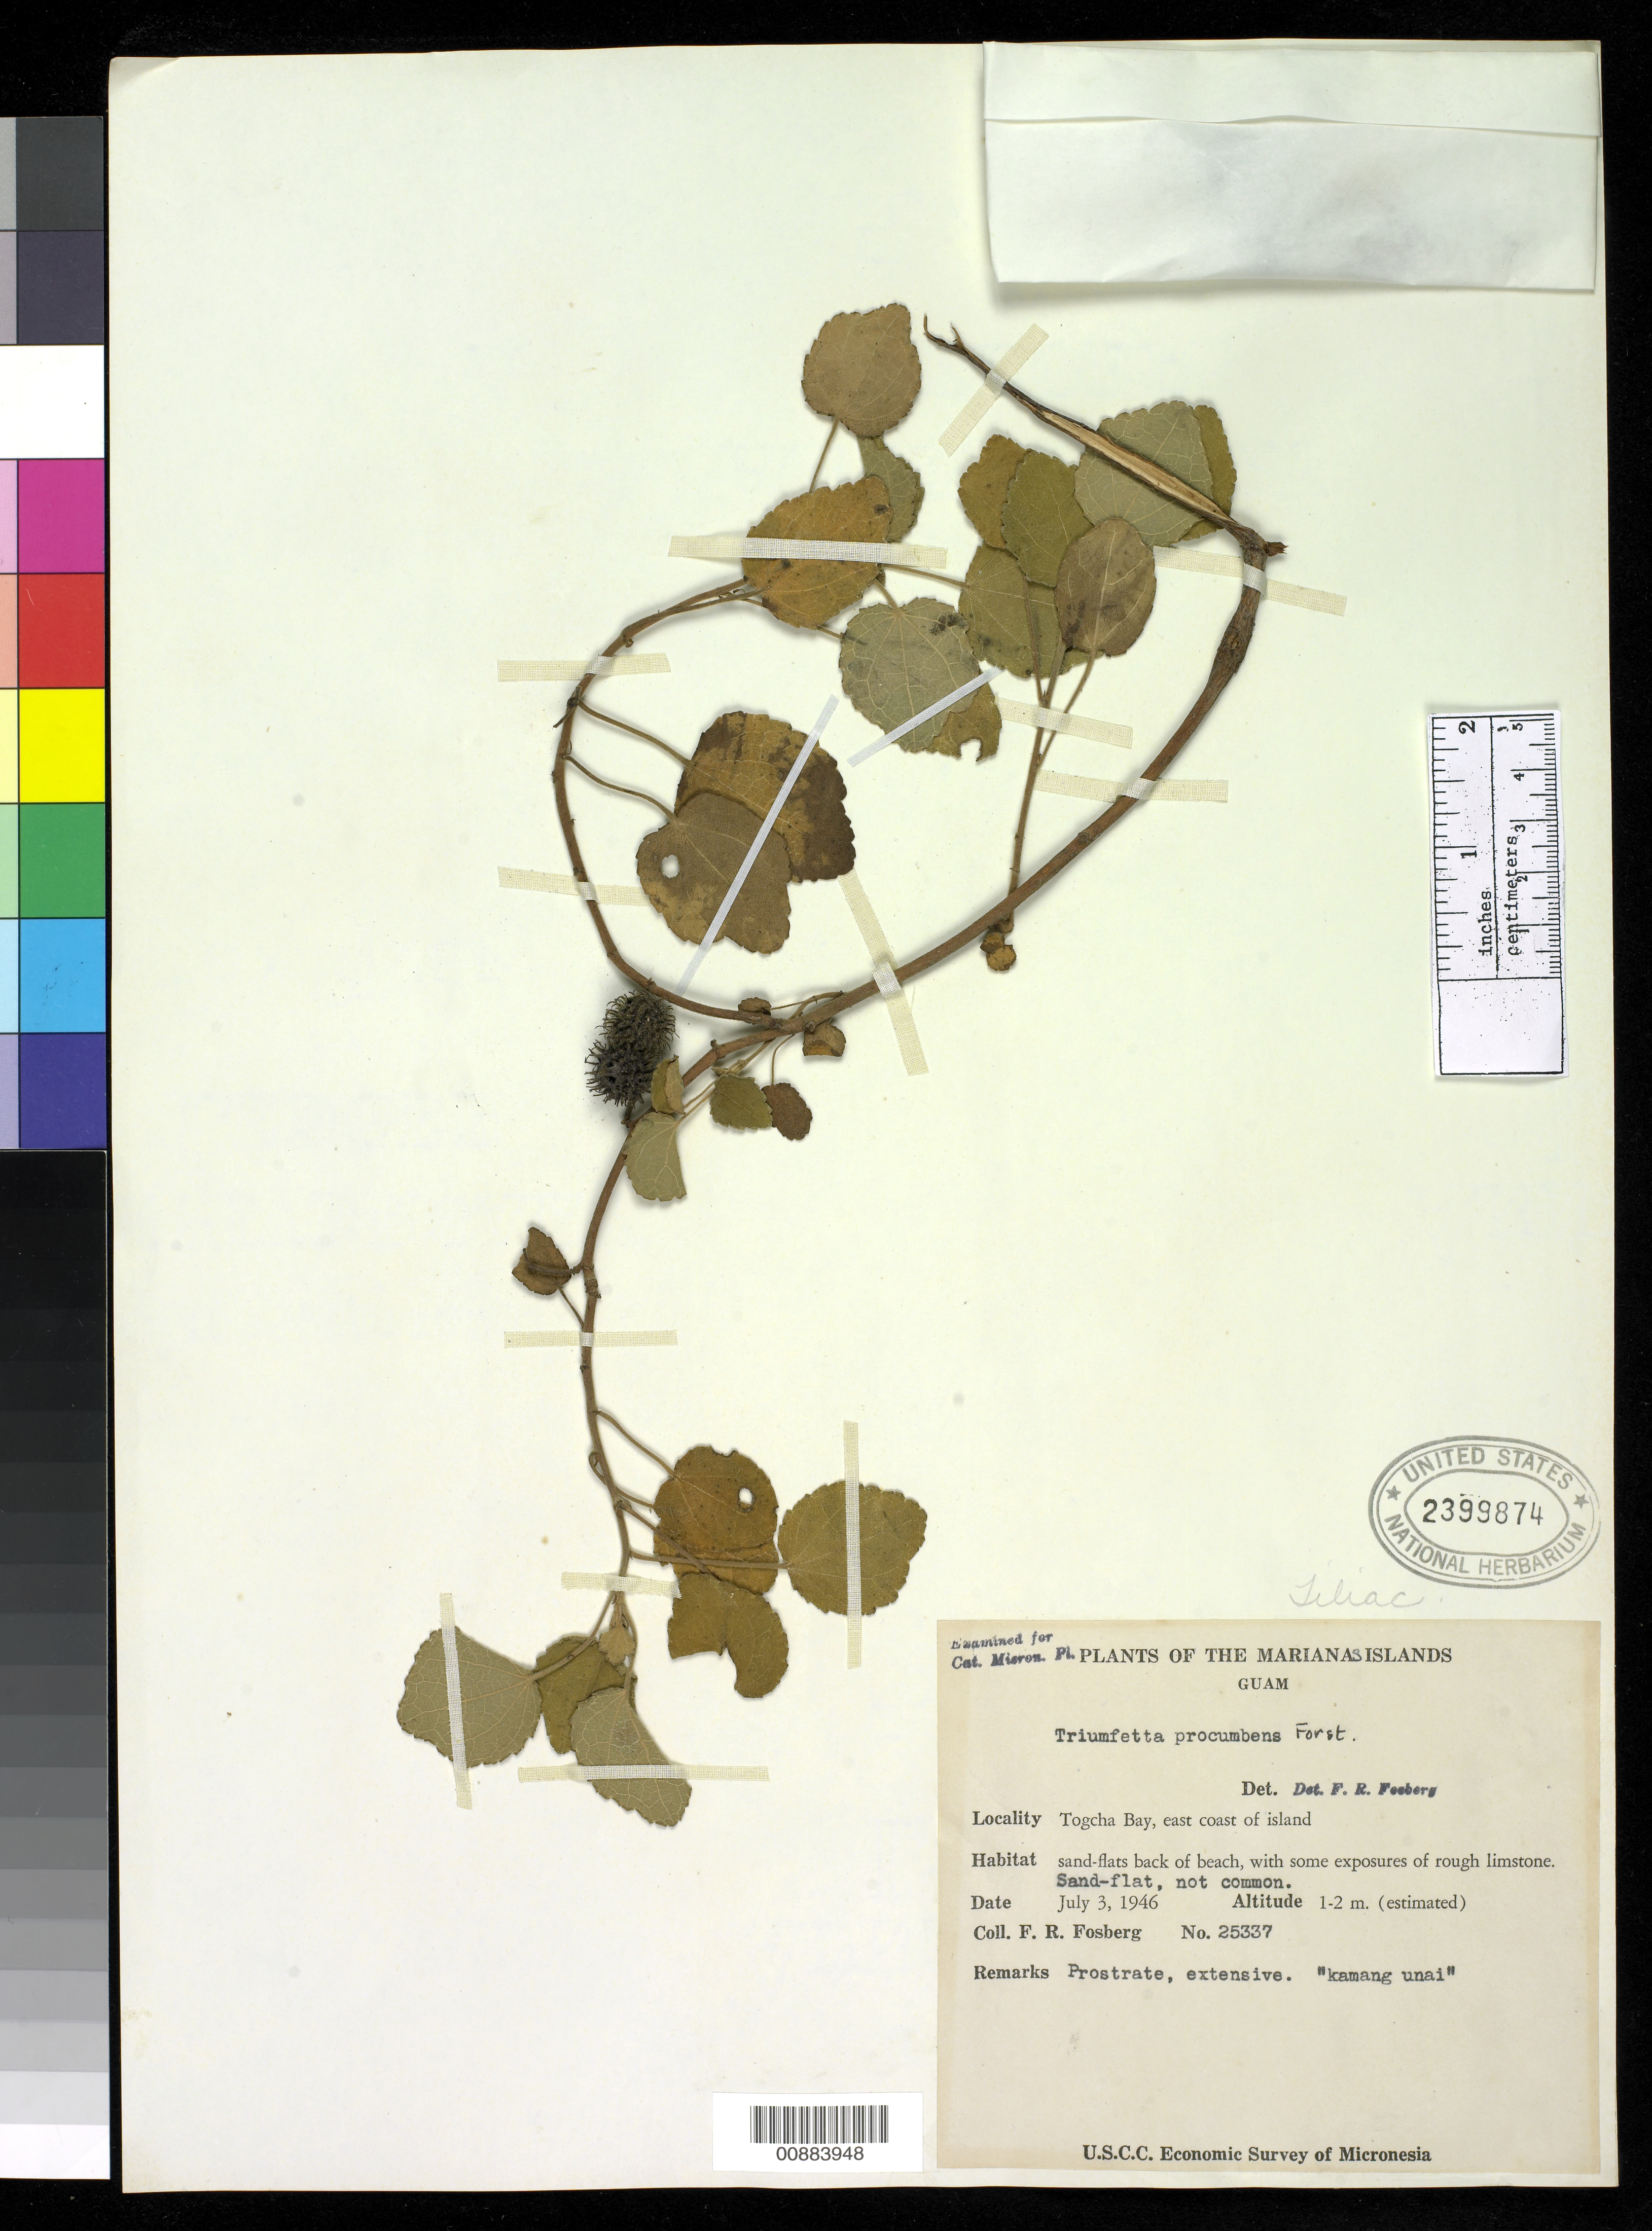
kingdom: Plantae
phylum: Tracheophyta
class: Magnoliopsida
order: Malvales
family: Malvaceae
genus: Triumfetta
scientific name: Triumfetta procumbens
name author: G. Forst.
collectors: F. R. Fosberg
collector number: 25337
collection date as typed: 06 Aug 1946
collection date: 1946-08-06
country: Micronesia, Federated States of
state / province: Pohnpei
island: Nukuoro Atoll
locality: Lagoon side occupied by village, Nukuoro (Matakena) Islet, Nukuoro Atoll.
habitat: Sand-flats back of beach, with some exposure of rough limestone. Sand-flat, not common.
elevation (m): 1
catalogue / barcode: US 2399874